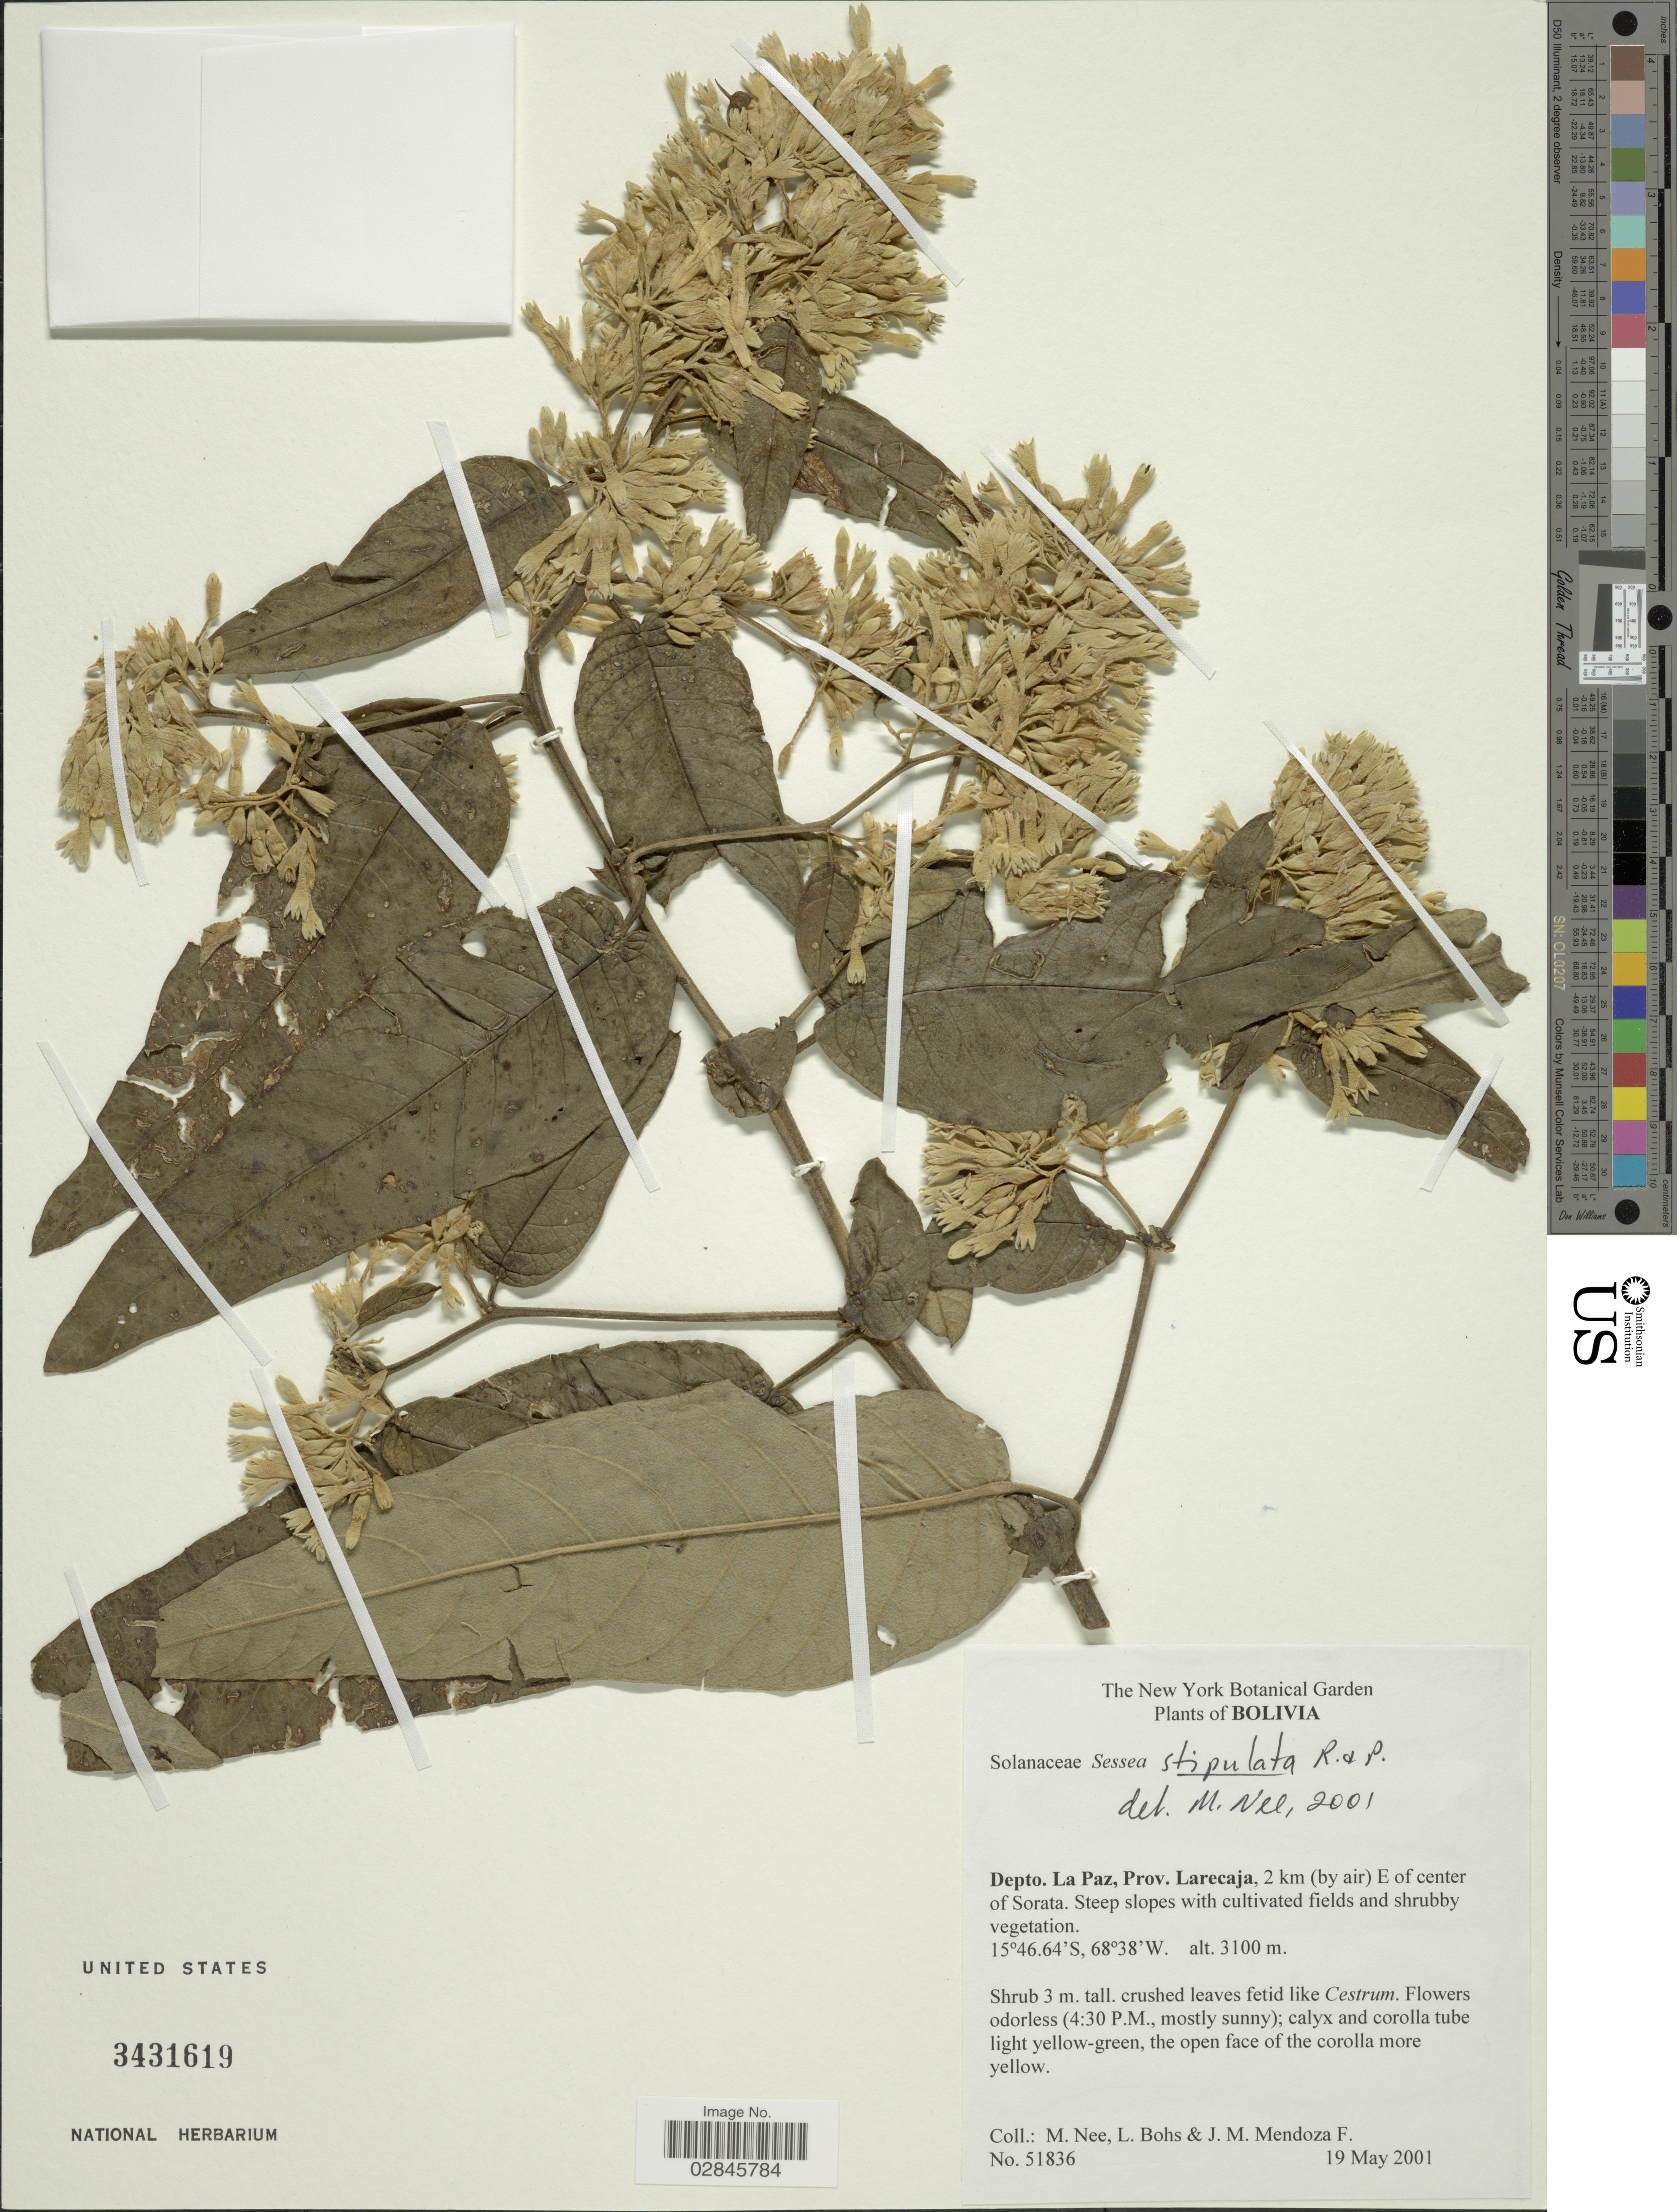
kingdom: Plantae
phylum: Tracheophyta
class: Magnoliopsida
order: Solanales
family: Solanaceae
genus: Sessea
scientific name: Sessea stipulata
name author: Ruiz & Pav.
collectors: M. Nee, L. A. Bohs & J. M. Mendoza F.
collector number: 51836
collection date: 2001-05-19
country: Bolivia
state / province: La Paz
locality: Depto. La Paz, Prov. Larecaja, 2 km (by air) E of center of Sorata.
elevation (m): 3100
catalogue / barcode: US 3431619